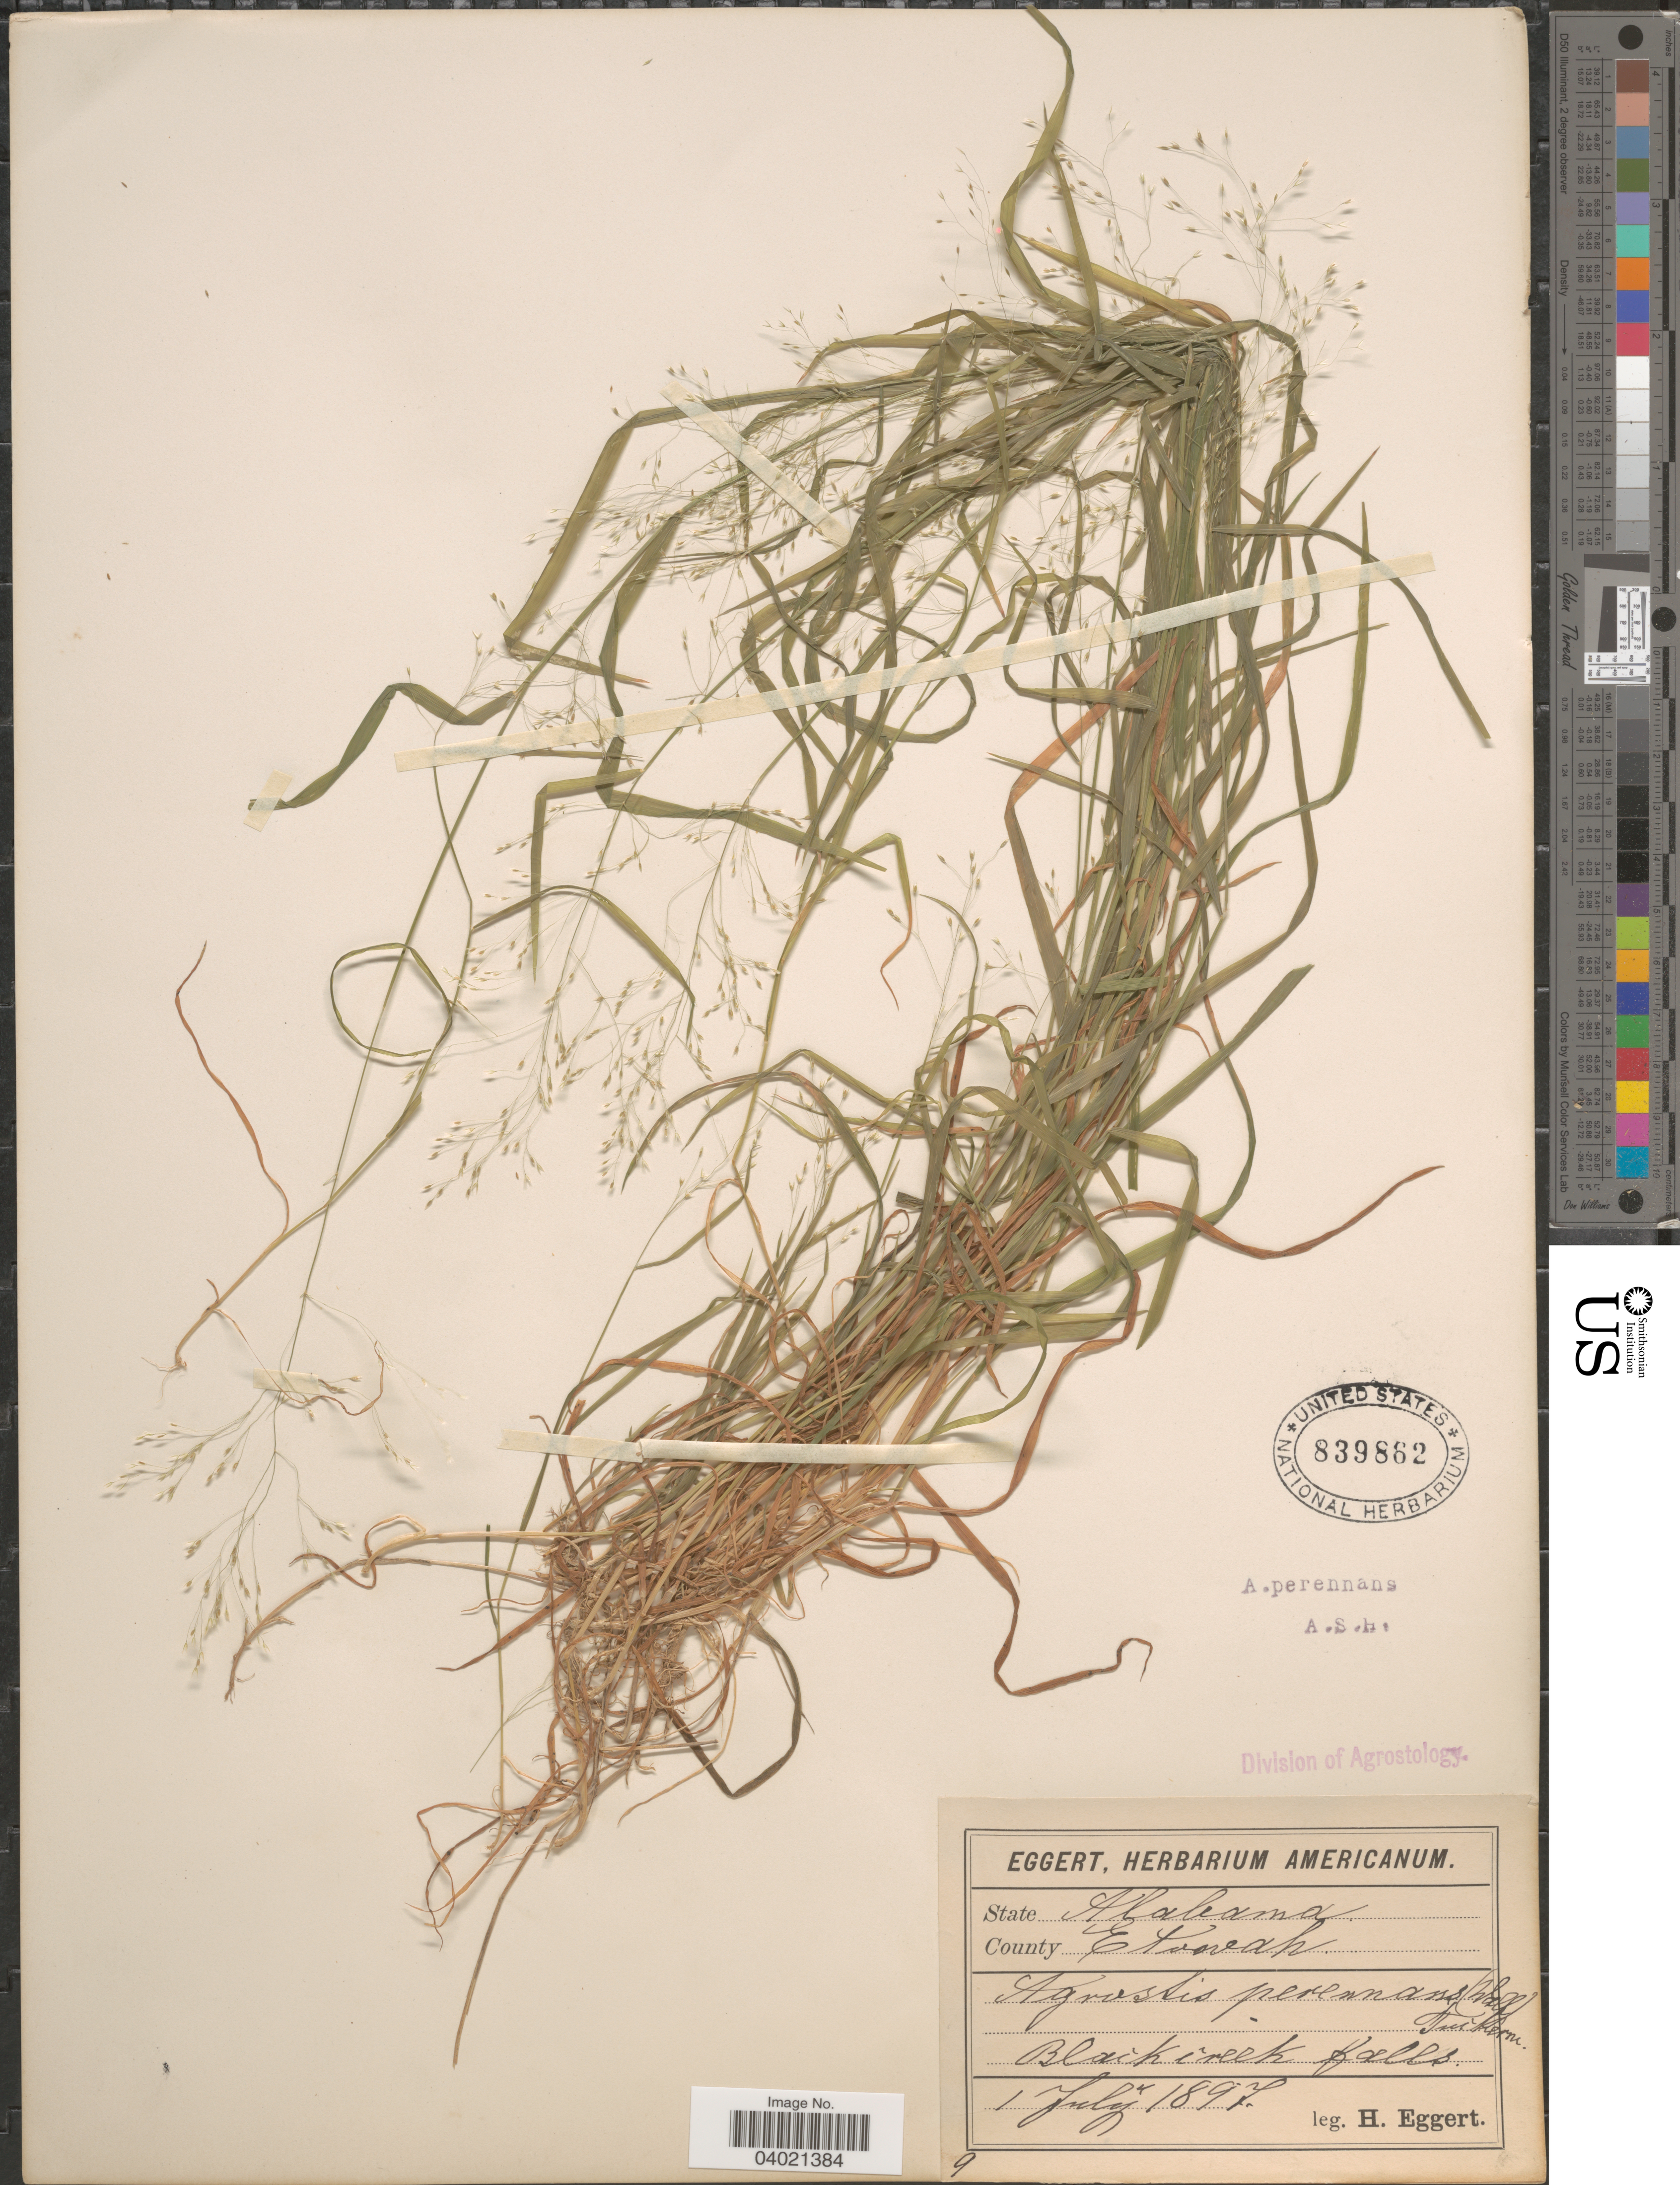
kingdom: Plantae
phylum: Tracheophyta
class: Liliopsida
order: Poales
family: Poaceae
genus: Agrostis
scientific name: Agrostis perennans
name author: (Walter) Tuck.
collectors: H. Eggert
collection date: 1897-07-01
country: United States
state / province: Alabama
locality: County Etowah. Black Creek falls.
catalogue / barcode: US 839862